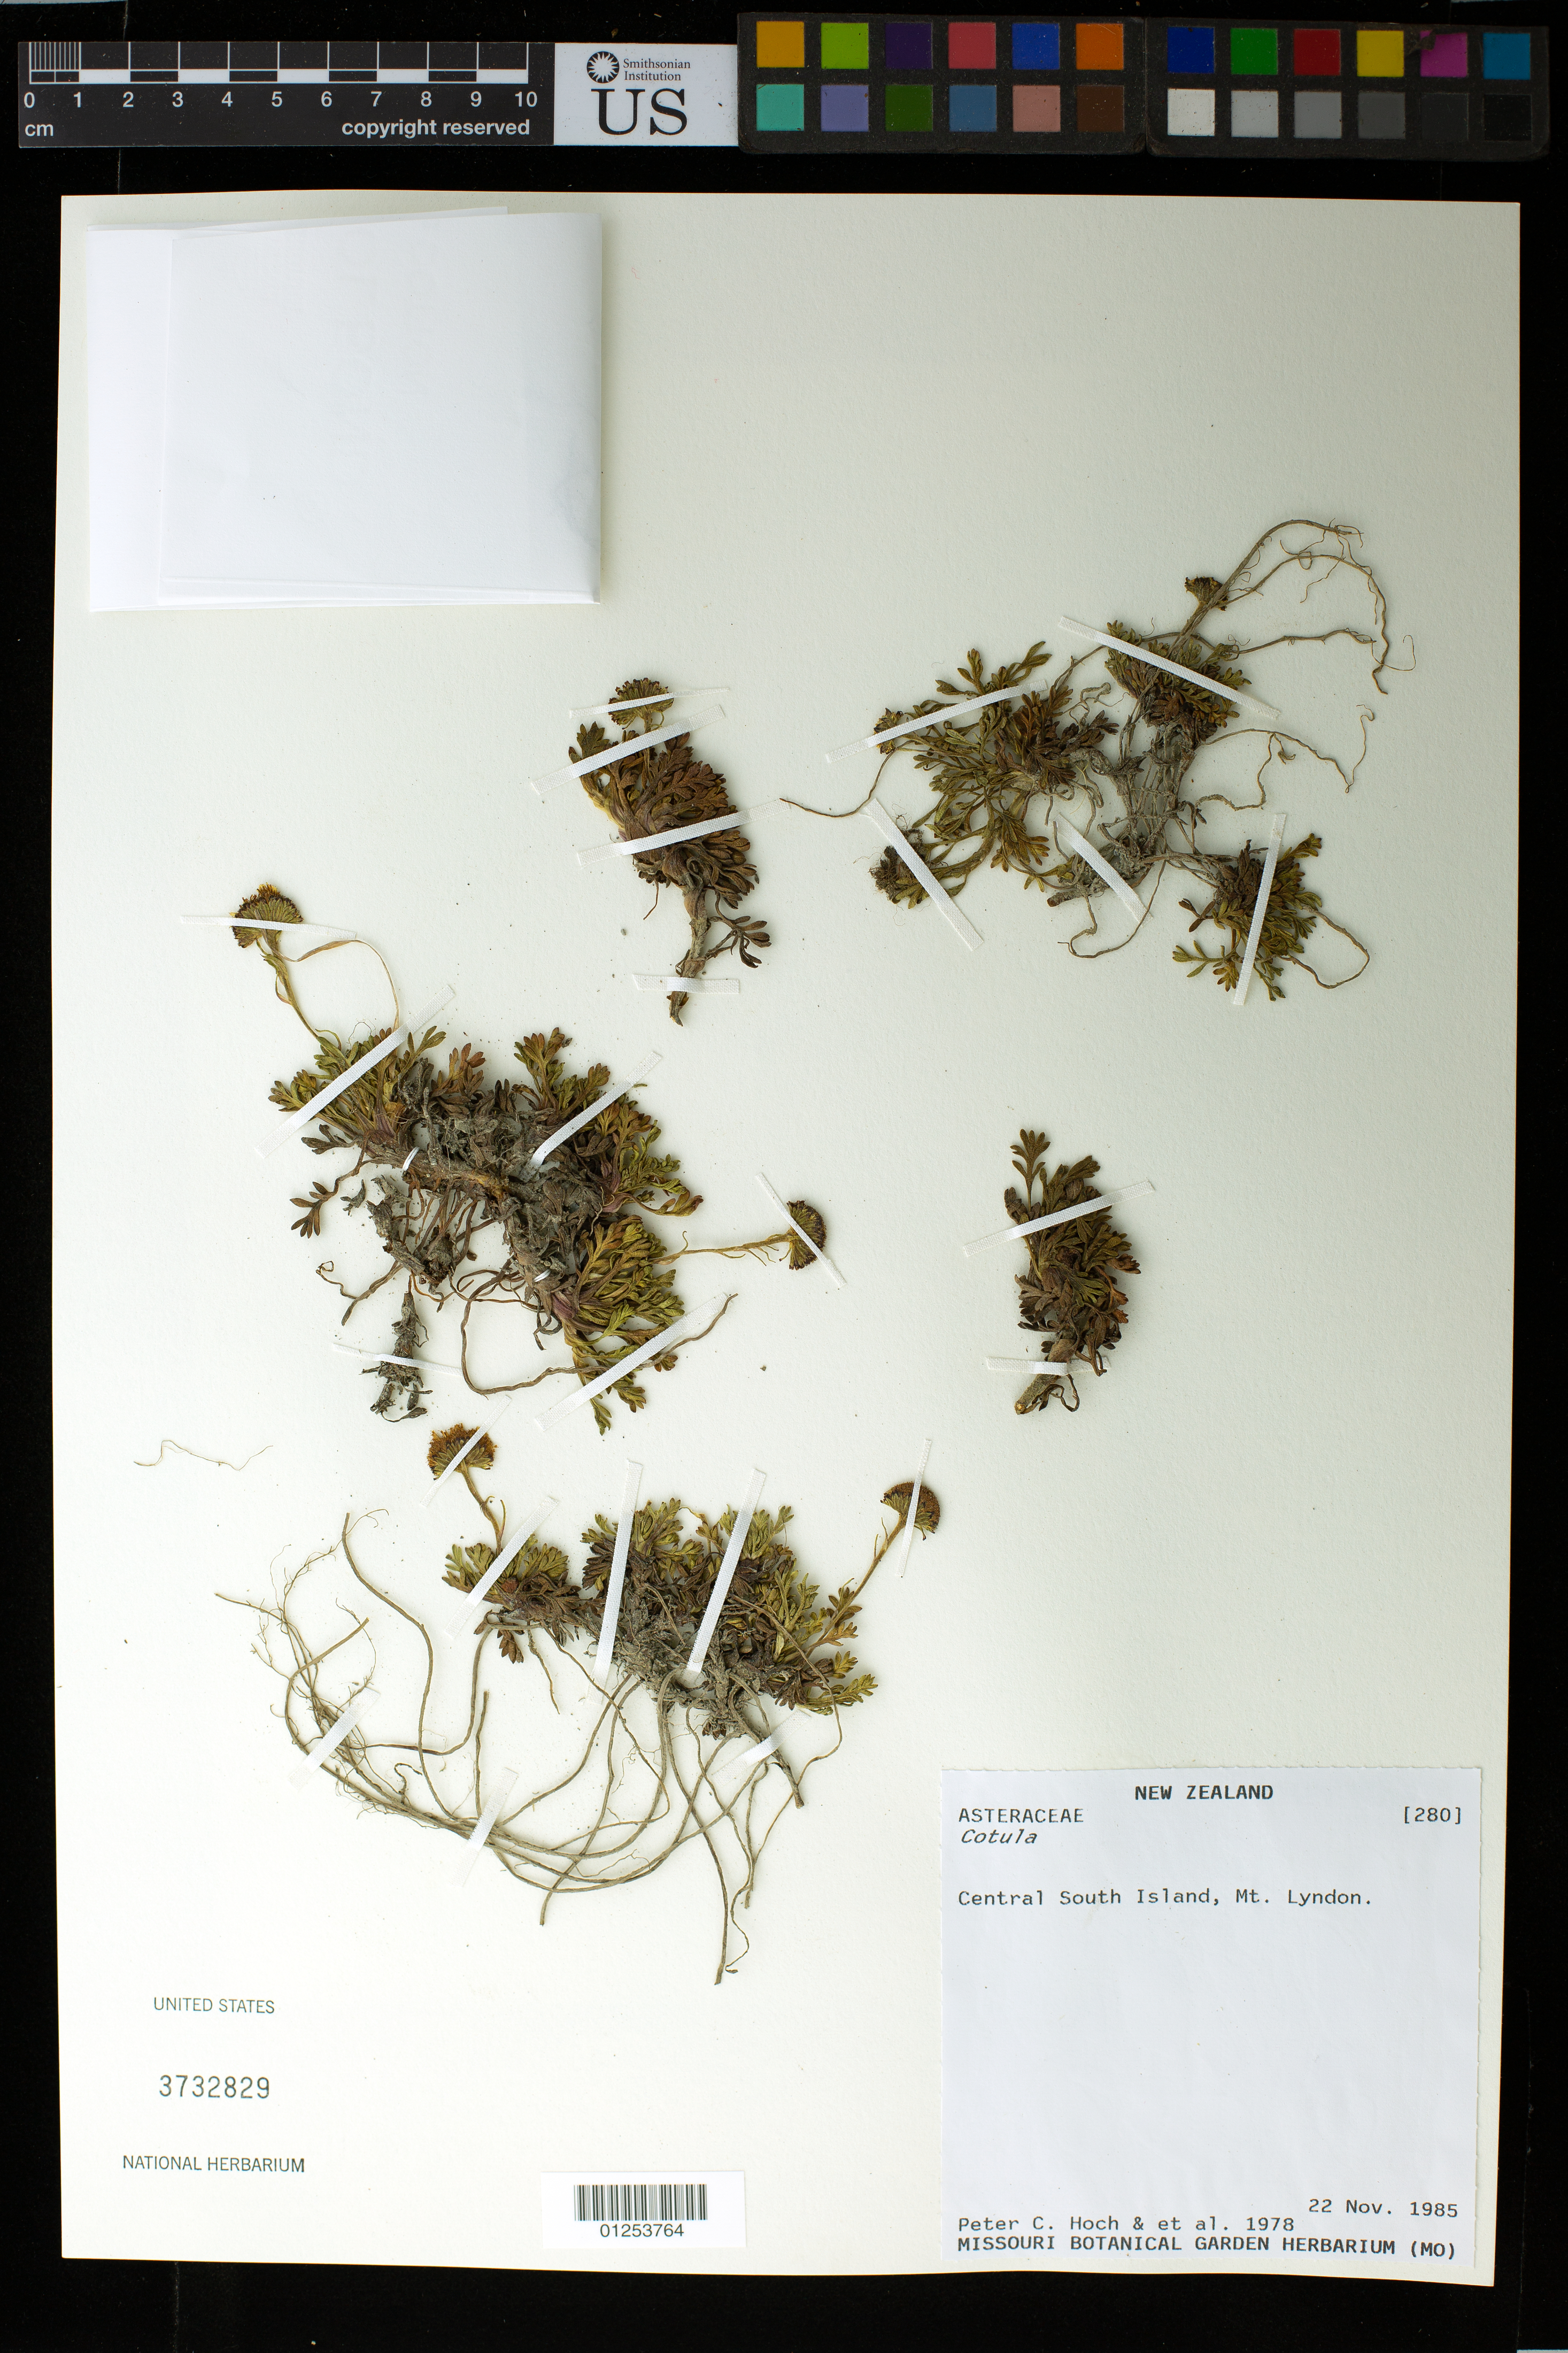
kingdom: Plantae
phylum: Tracheophyta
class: Magnoliopsida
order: Asterales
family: Asteraceae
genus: Cotula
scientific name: Cotula sp.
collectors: P. C. Hoch & et al.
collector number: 1978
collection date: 1985-11-22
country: New Zealand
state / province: Canterbury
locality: Central South Island, Mt. Lyndon.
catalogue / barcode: US 3732829